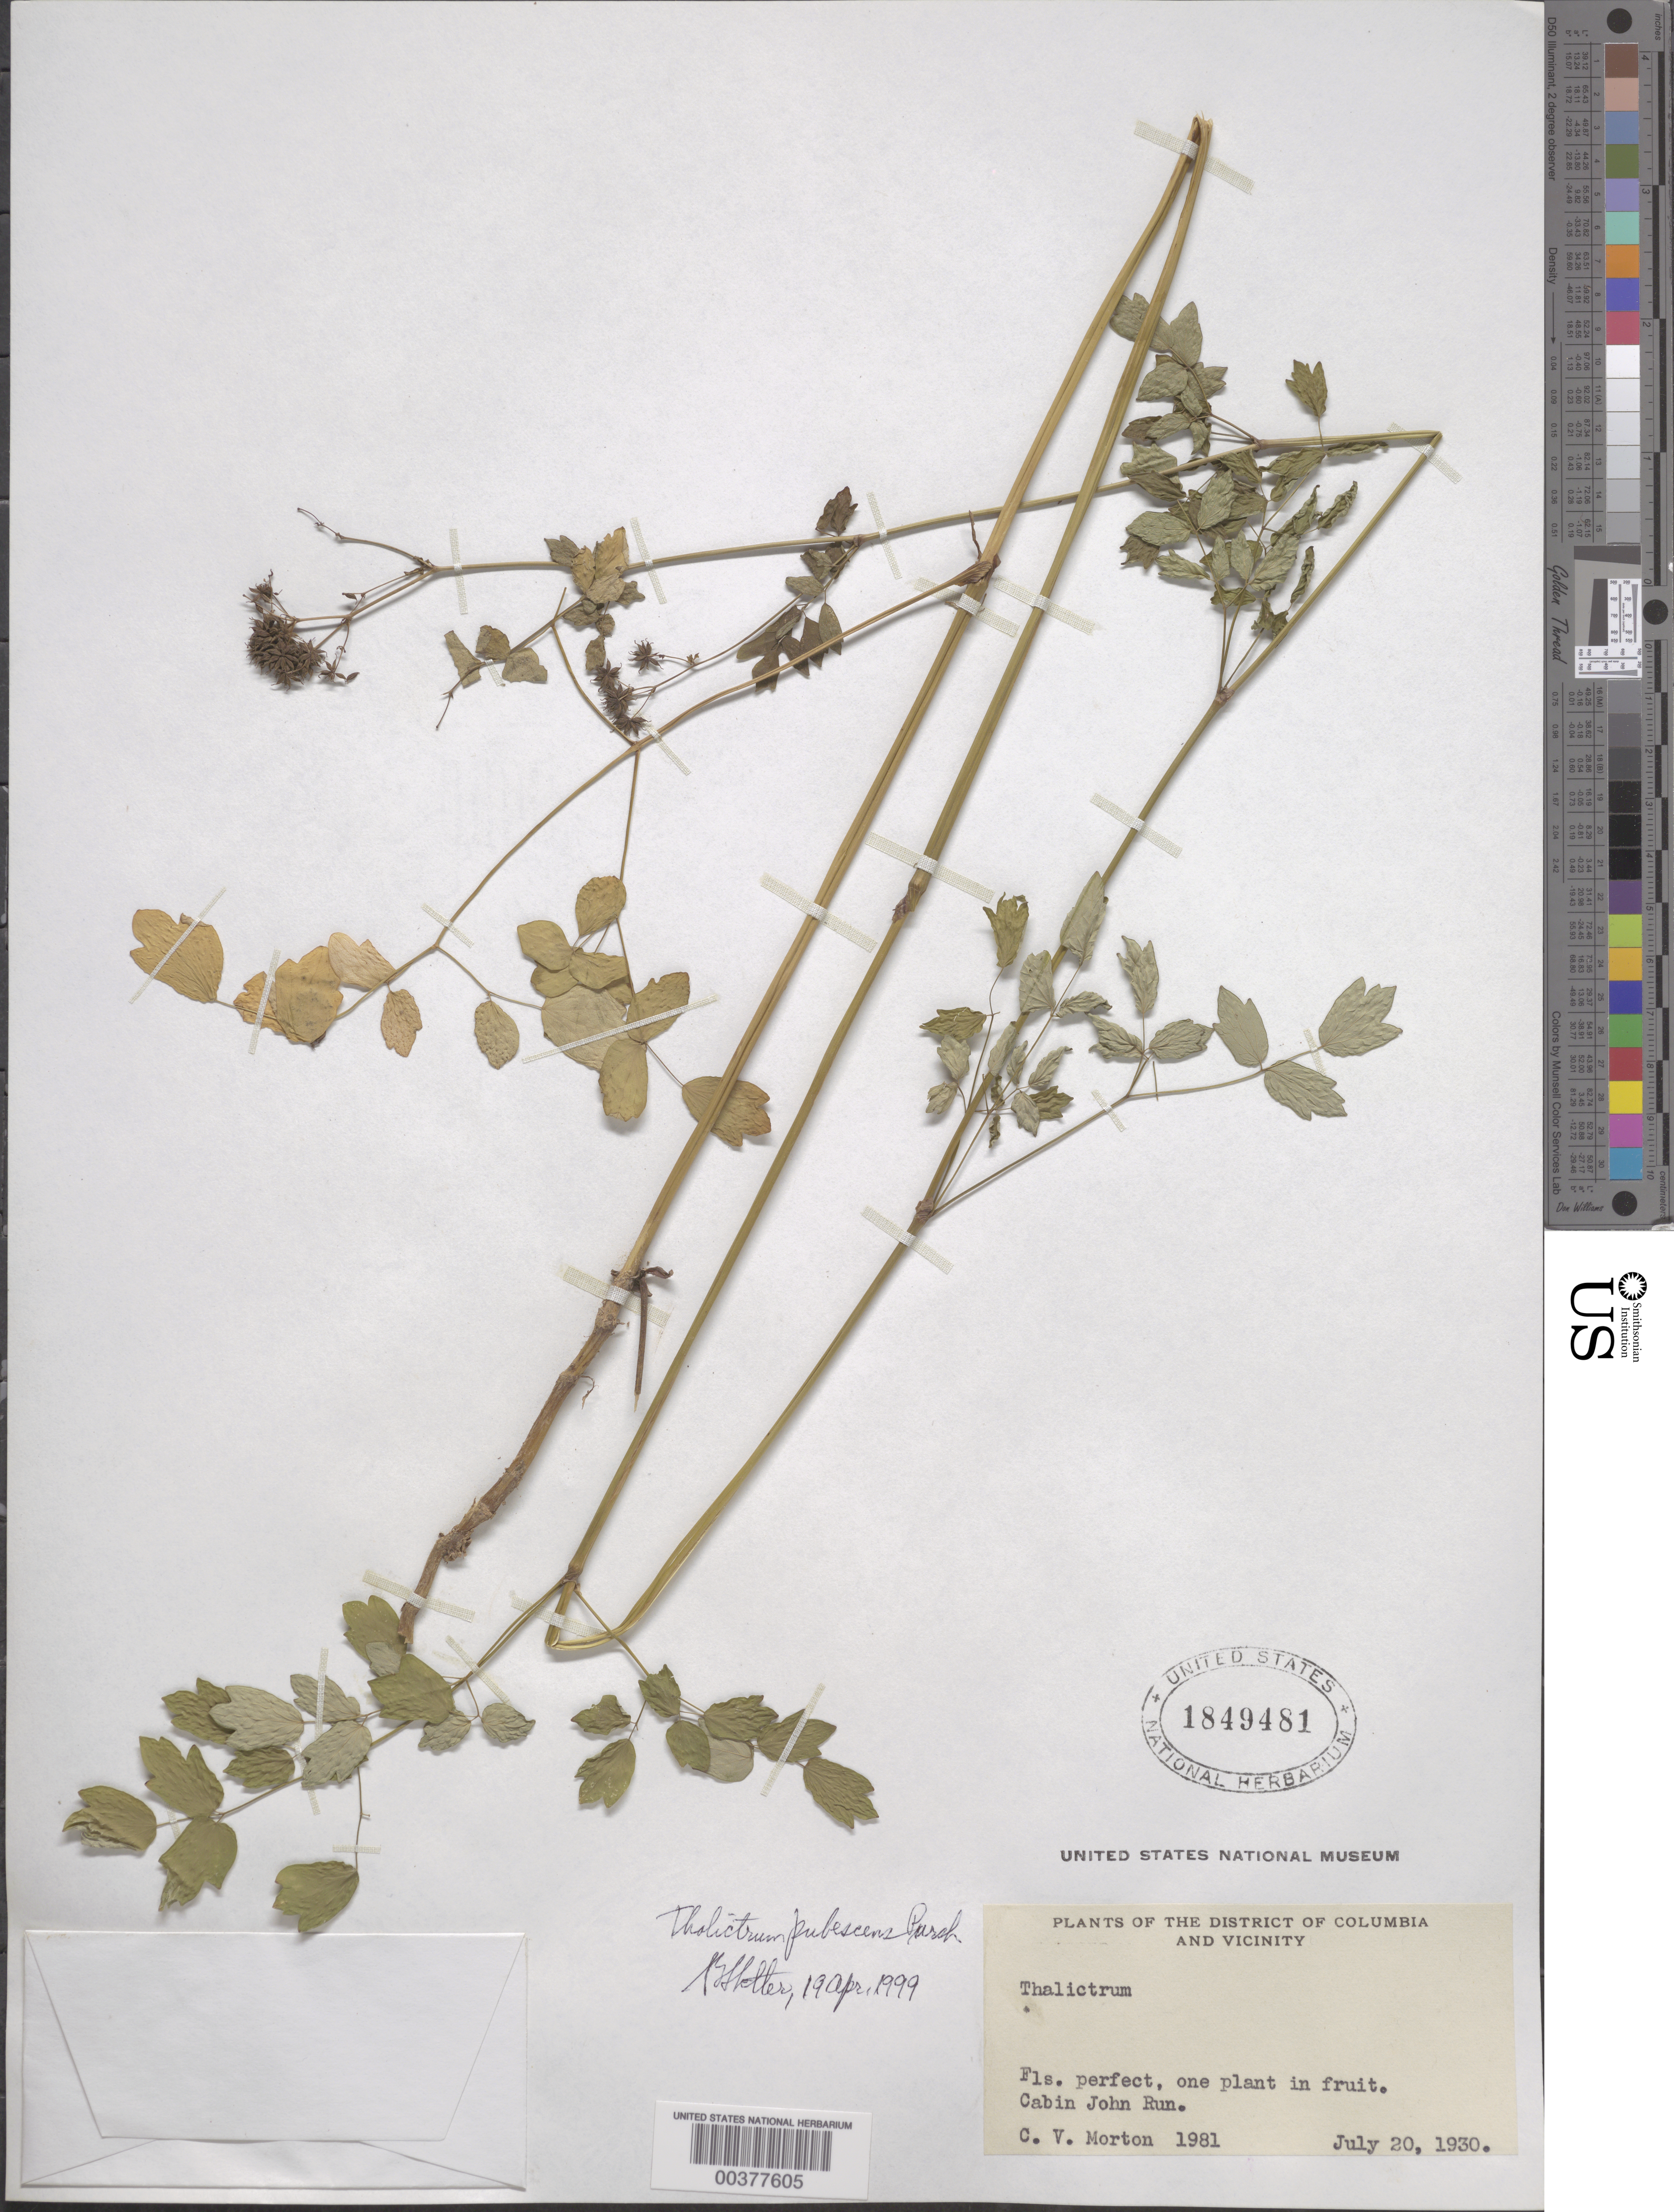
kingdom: Plantae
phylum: Tracheophyta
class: Magnoliopsida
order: Ranunculales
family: Ranunculaceae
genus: Thalictrum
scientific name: Thalictrum pubescens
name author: Pursh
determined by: Shetler, Stanwyn G., (US), NMNH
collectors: C. V. Morton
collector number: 1981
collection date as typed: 20 Jul 1930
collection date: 1930-07-20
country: United States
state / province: Maryland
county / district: Montgomery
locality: W. end clearing - near river just E of Rock of Gibraltar.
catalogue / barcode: US 1849481